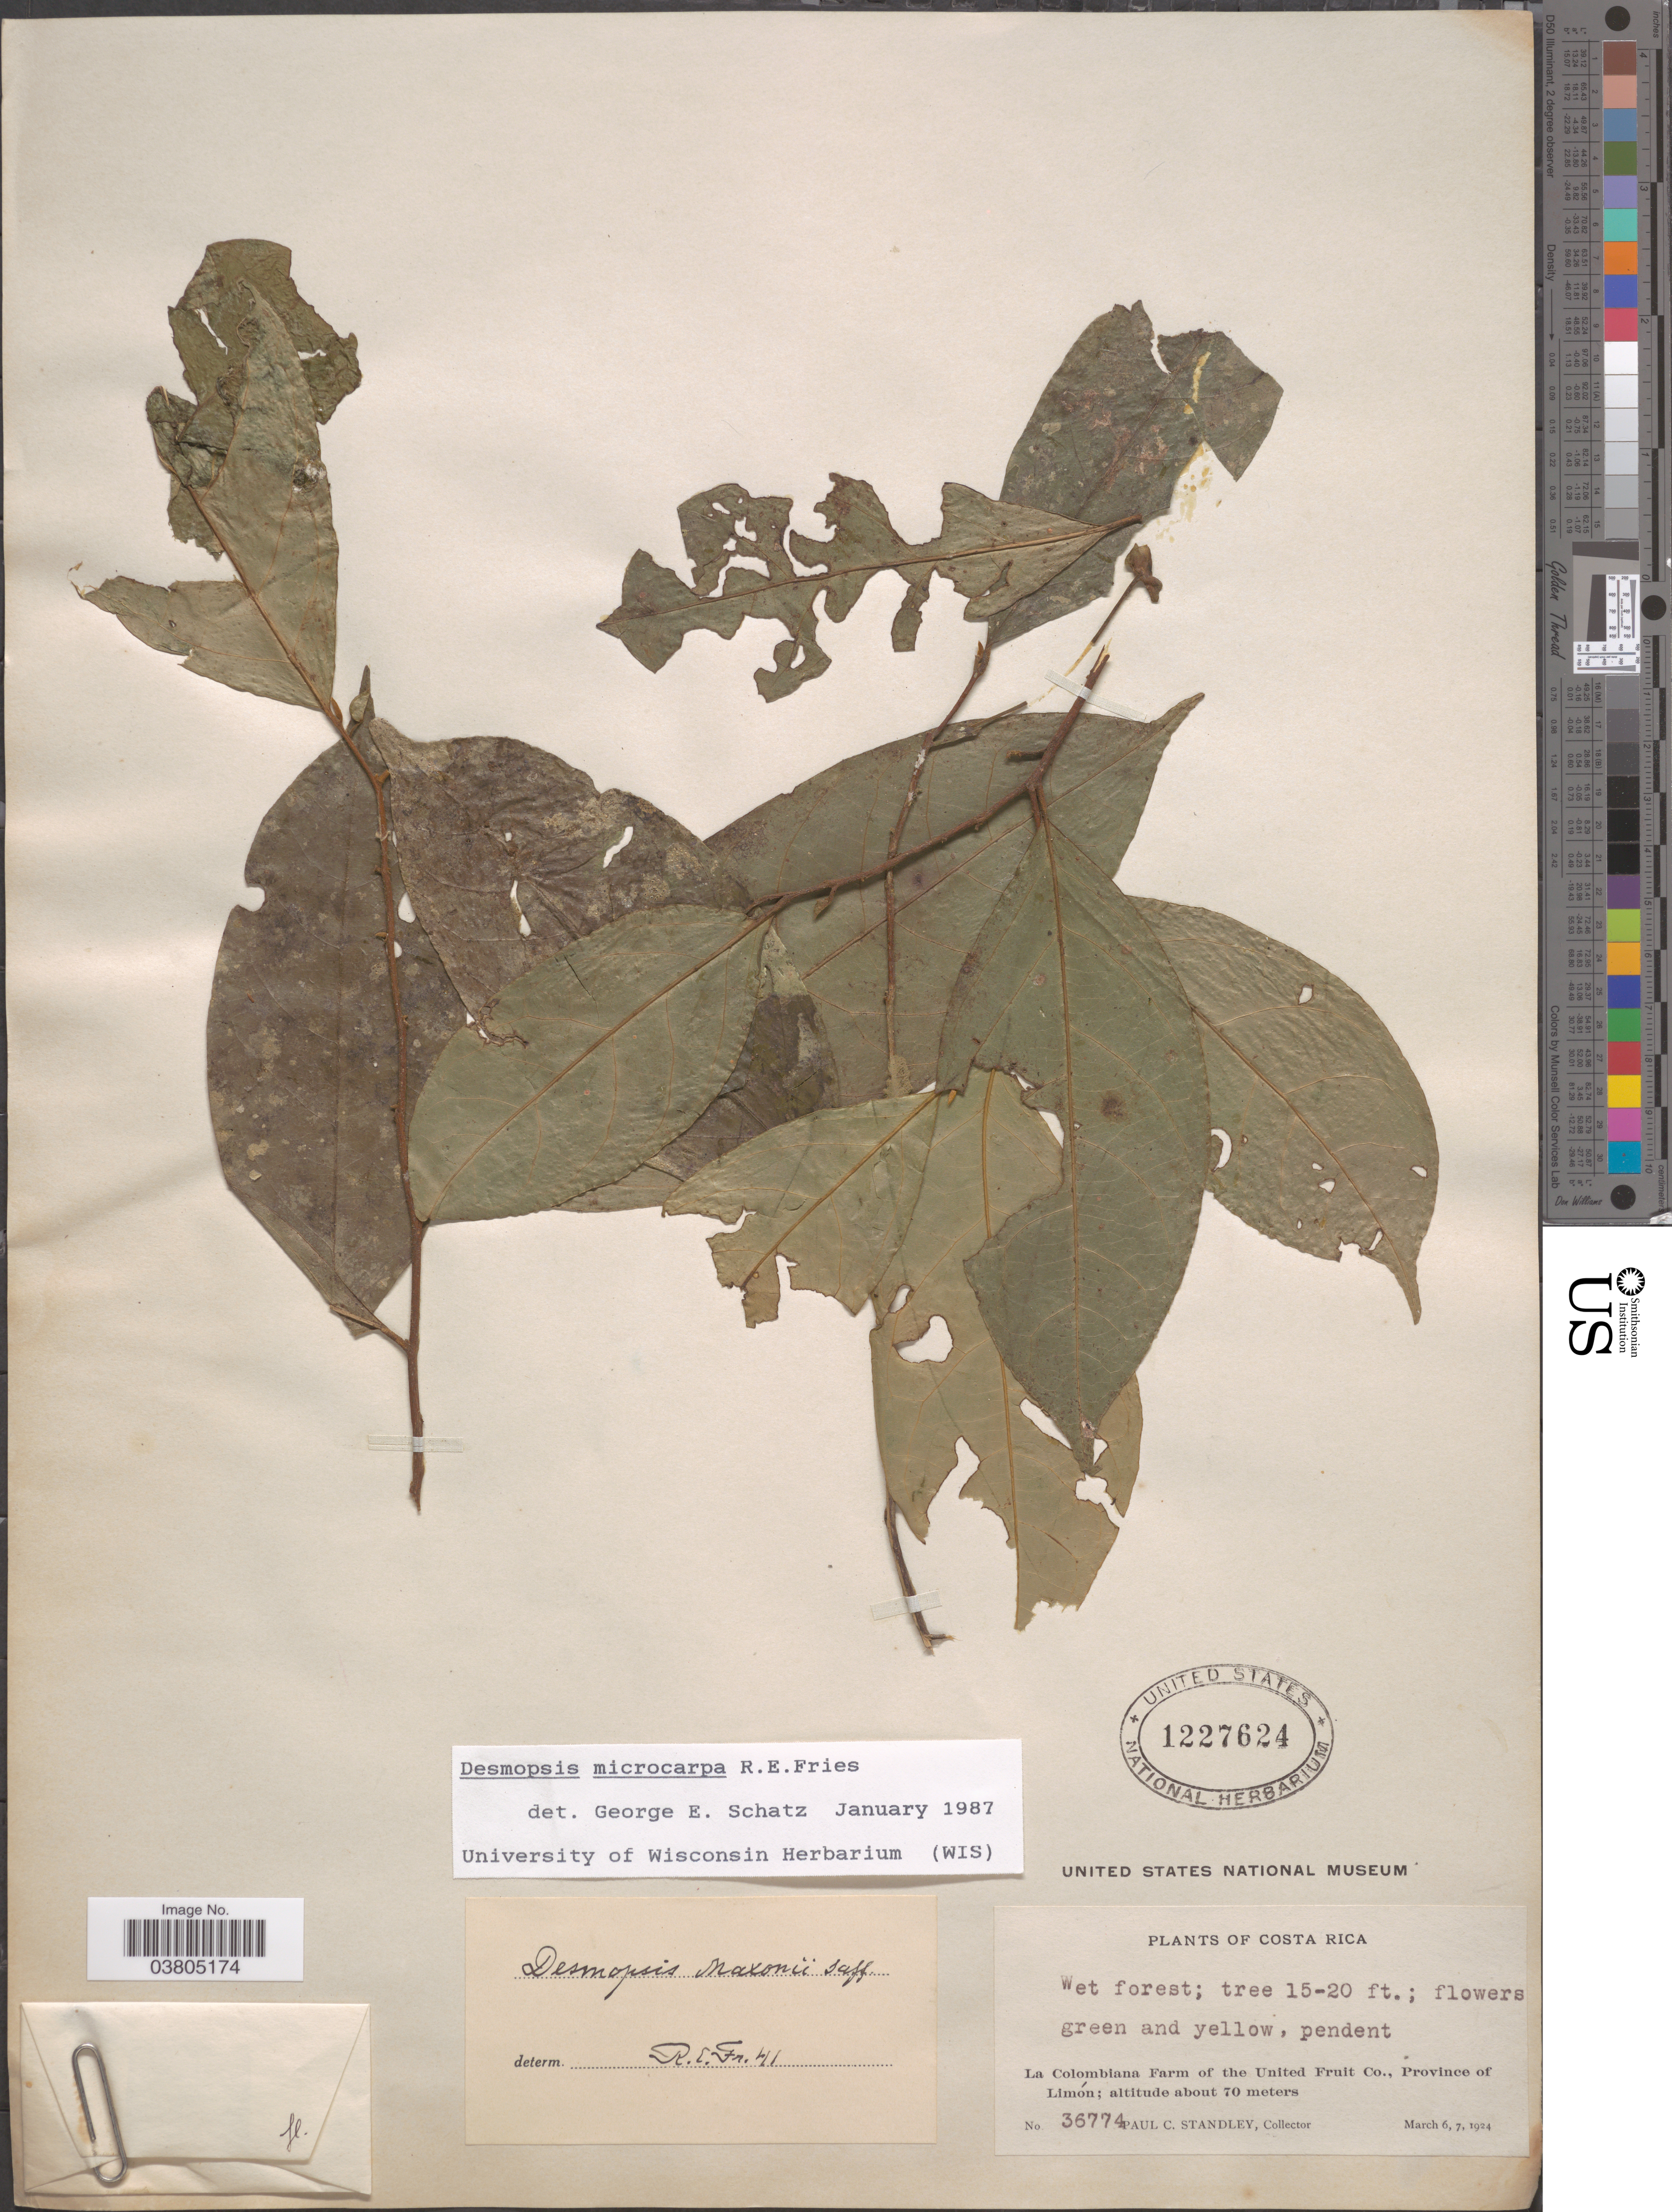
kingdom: Plantae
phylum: Tracheophyta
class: Magnoliopsida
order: Magnoliales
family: Annonaceae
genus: Desmopsis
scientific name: Desmopsis microcarpa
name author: R.E. Fr.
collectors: P. C. Standley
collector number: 36774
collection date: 1924-03-06/1924-03-07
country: Costa Rica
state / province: Limón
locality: La Colombiana Farm of the United Fruit Co.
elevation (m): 70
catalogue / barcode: US 1227624